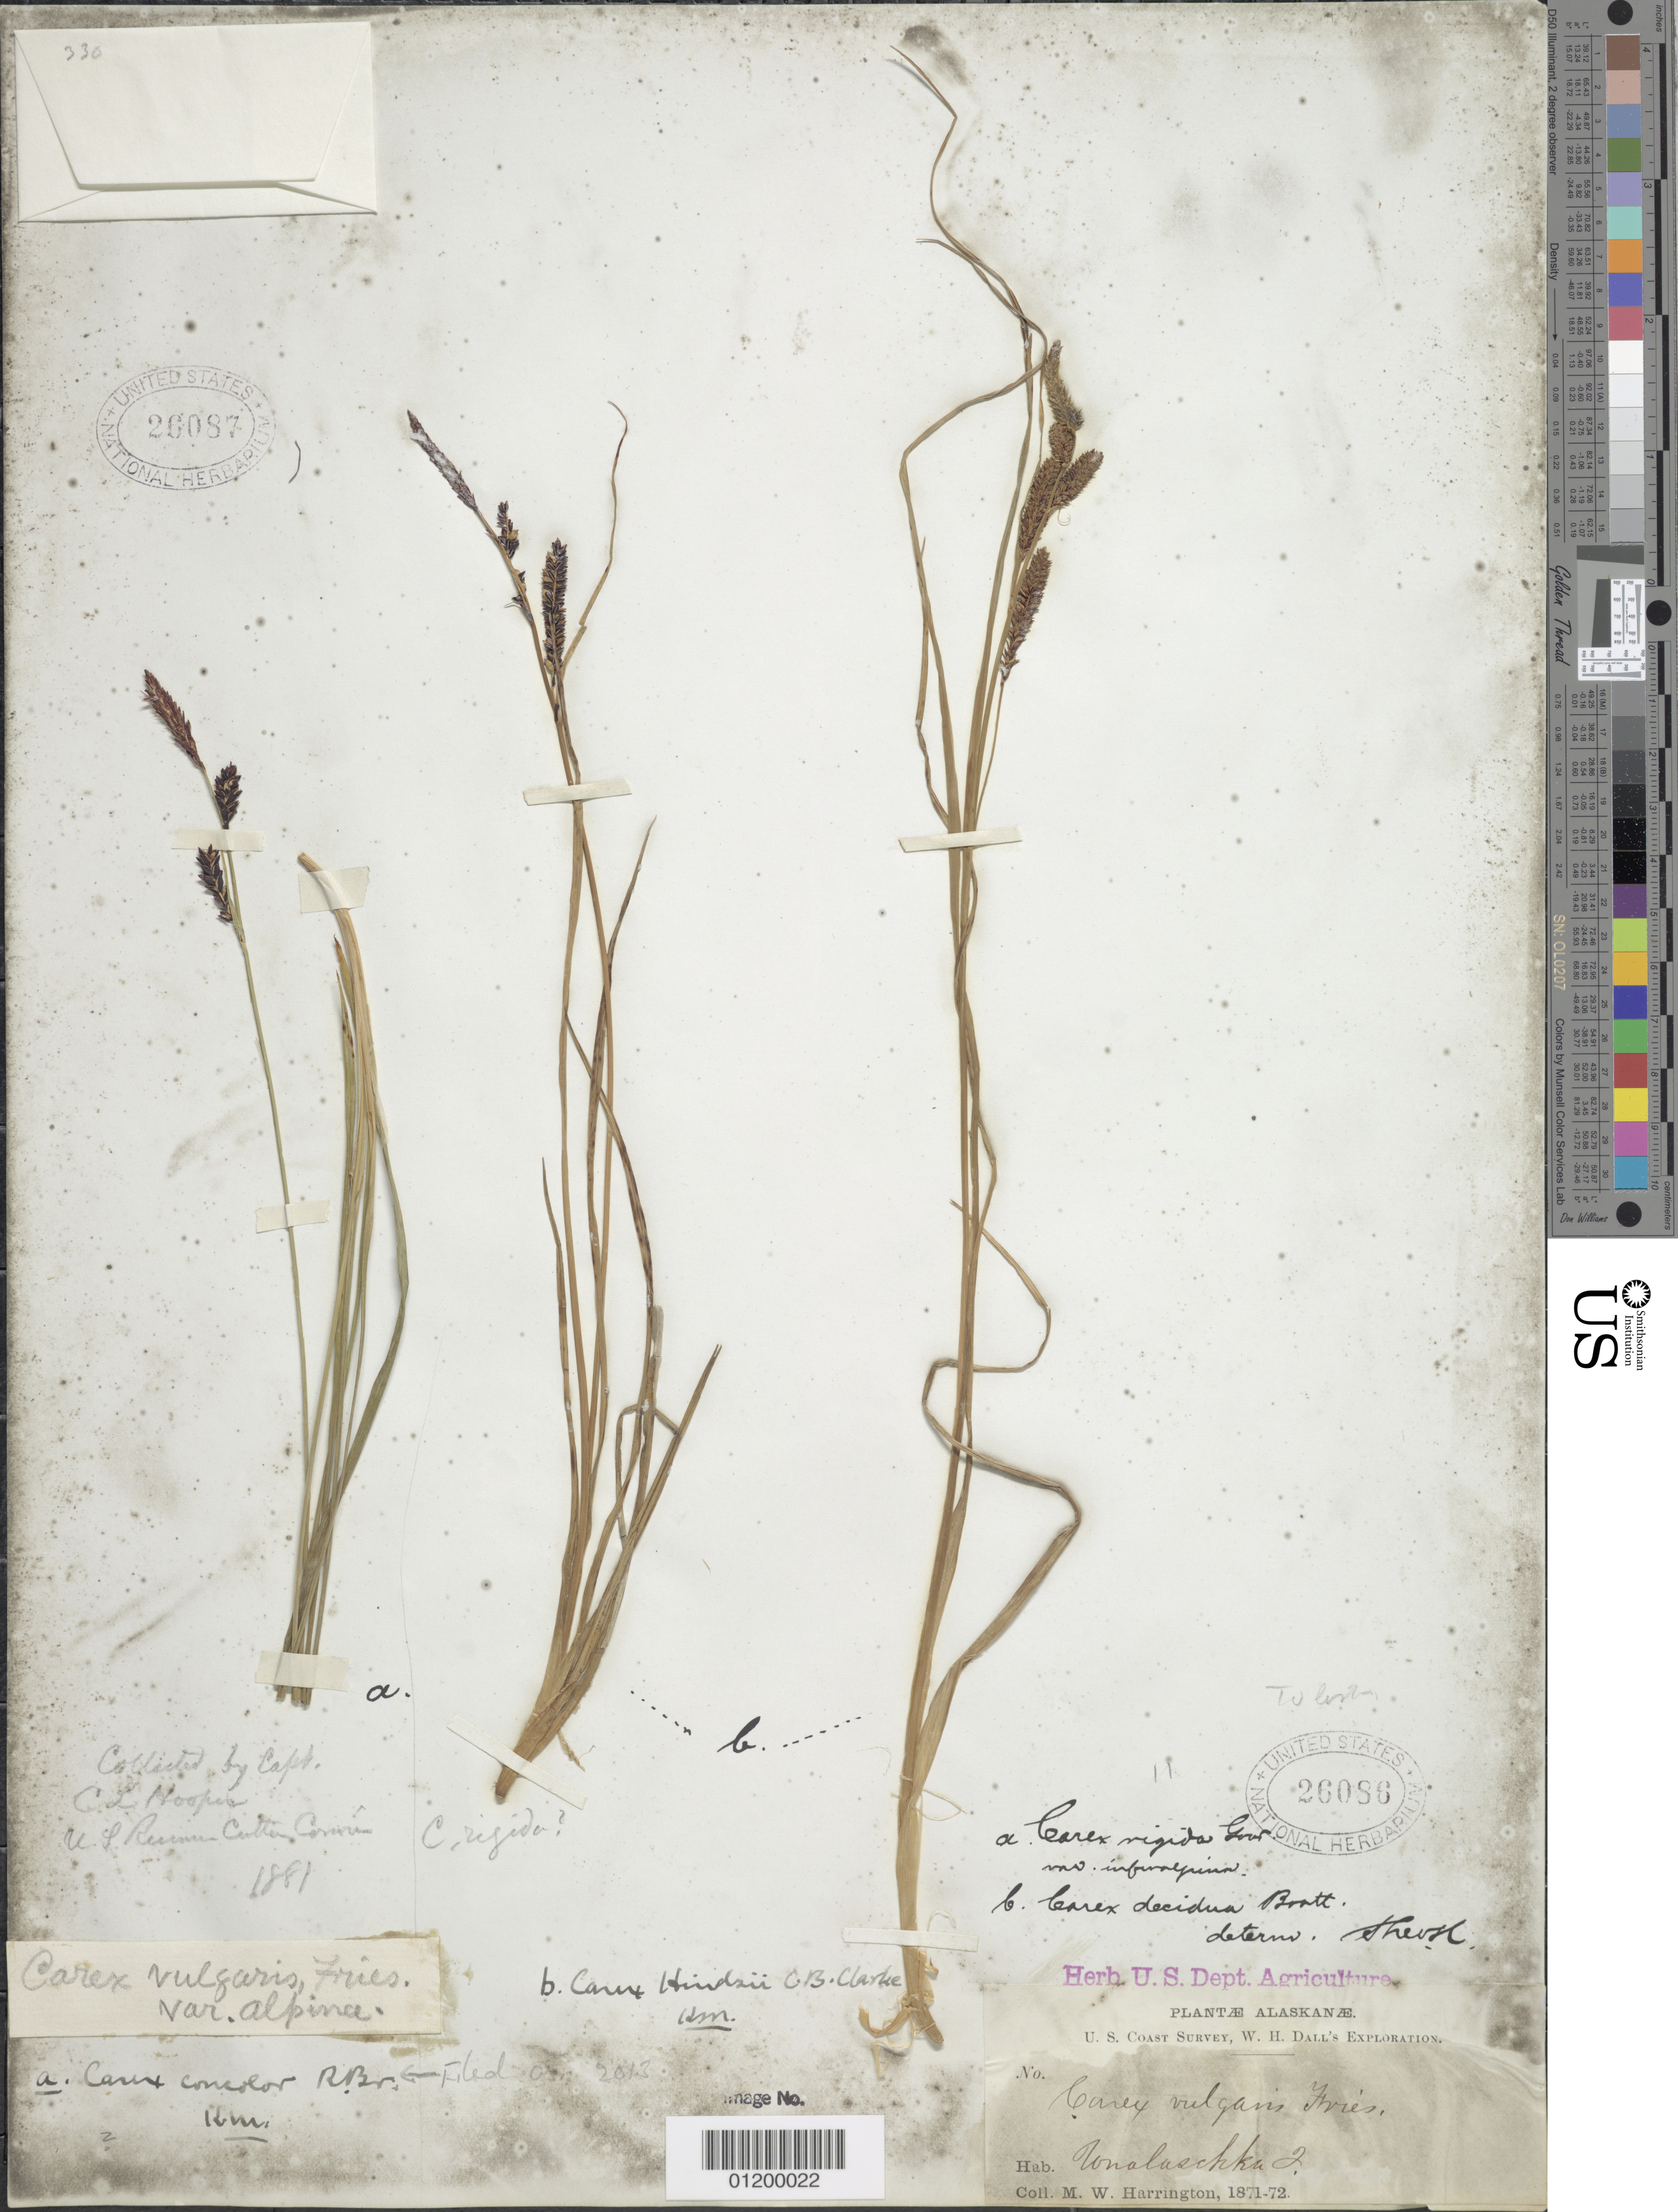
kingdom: Plantae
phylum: Tracheophyta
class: Liliopsida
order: Poales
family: Cyperaceae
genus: Carex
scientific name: Carex bigelowii subsp. lugens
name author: (Holm) T.V. Egorova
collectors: C. Hooper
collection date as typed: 1881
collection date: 1881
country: United States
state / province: Alaska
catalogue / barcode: US 26087